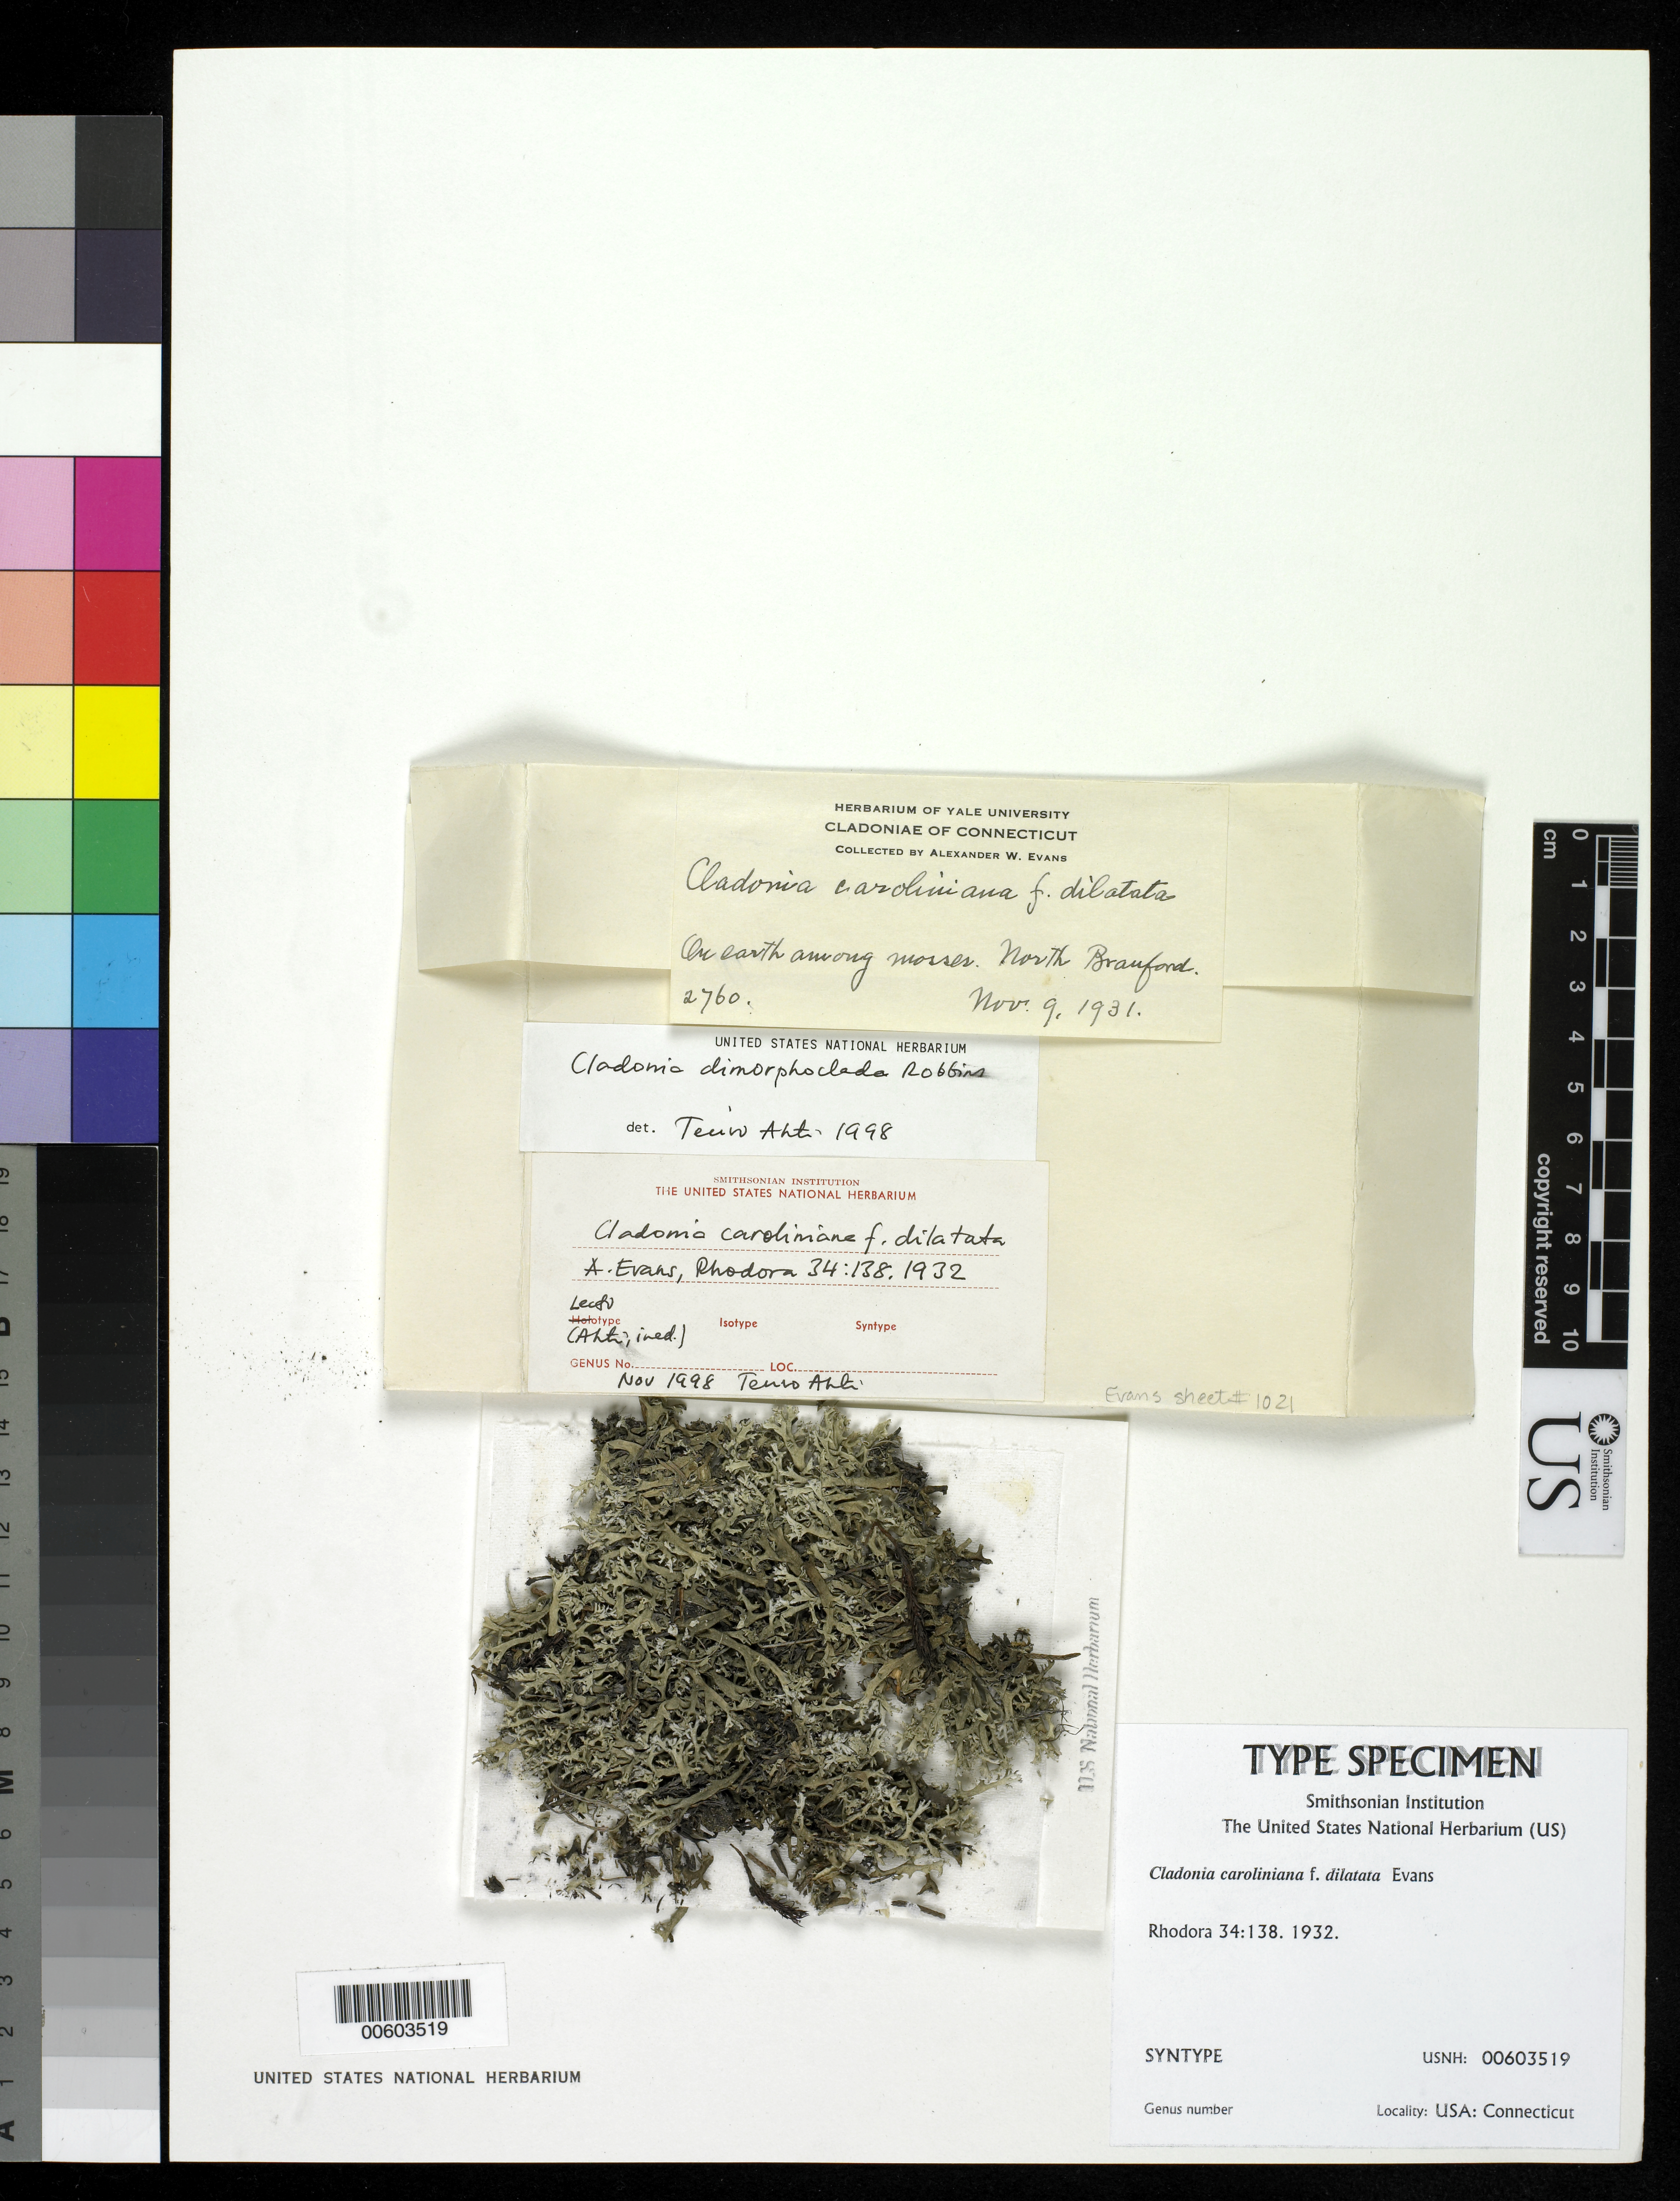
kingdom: Fungi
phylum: Ascomycota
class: Lecanoromycetes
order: Lecanorales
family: Cladoniaceae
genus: Cladonia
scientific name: Cladonia caroliniana f. dilatata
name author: A. Evans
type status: Syntype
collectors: A. W. Evans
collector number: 2760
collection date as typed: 09 Nov 1931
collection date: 1931-11-09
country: United States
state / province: Connecticut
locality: North Branford.